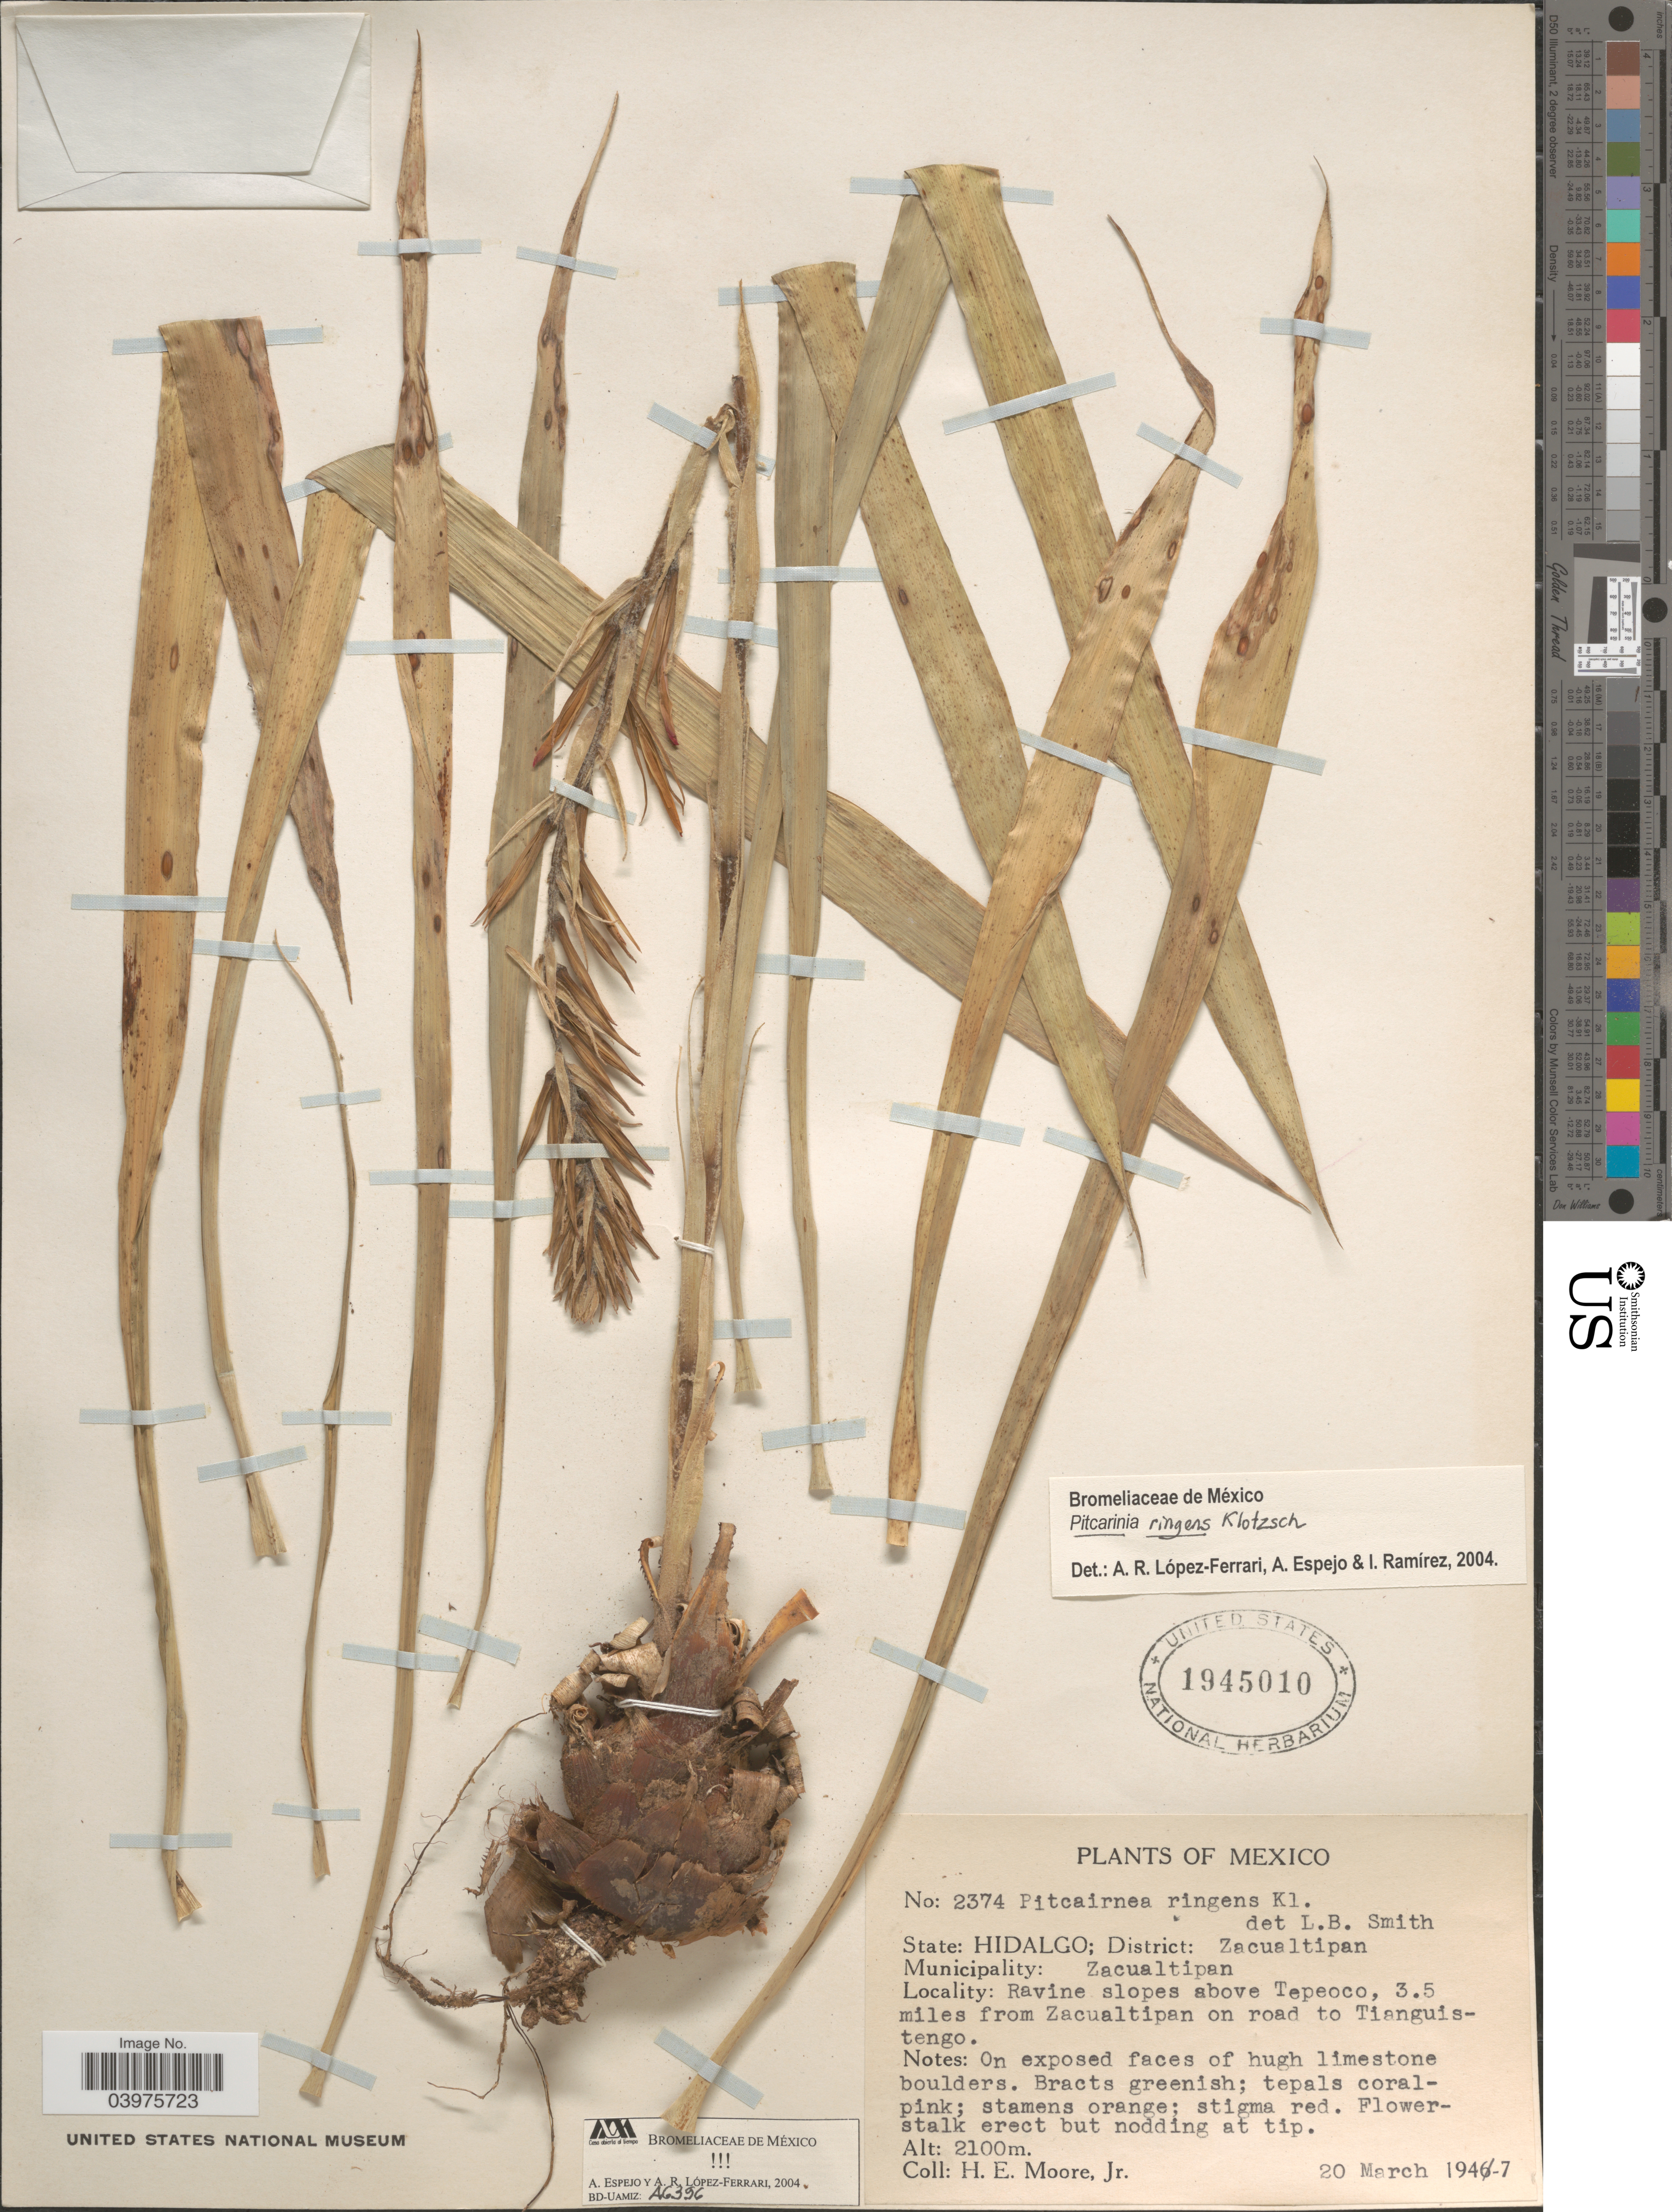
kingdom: Plantae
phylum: Tracheophyta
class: Liliopsida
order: Poales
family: Bromeliaceae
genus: Pitcairnia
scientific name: Pitcairnia ringens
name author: Klotzsch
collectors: H. Moore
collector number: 2374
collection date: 1947-03-20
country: Mexico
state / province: Hidalgo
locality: District: Zacualtipan. Municipality: Zacualtipan. Ravine slopes above Tepeoco, 3.5 miles from Zacualtipan on road to Tianguistengo.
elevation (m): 2100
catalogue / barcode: US 1945010